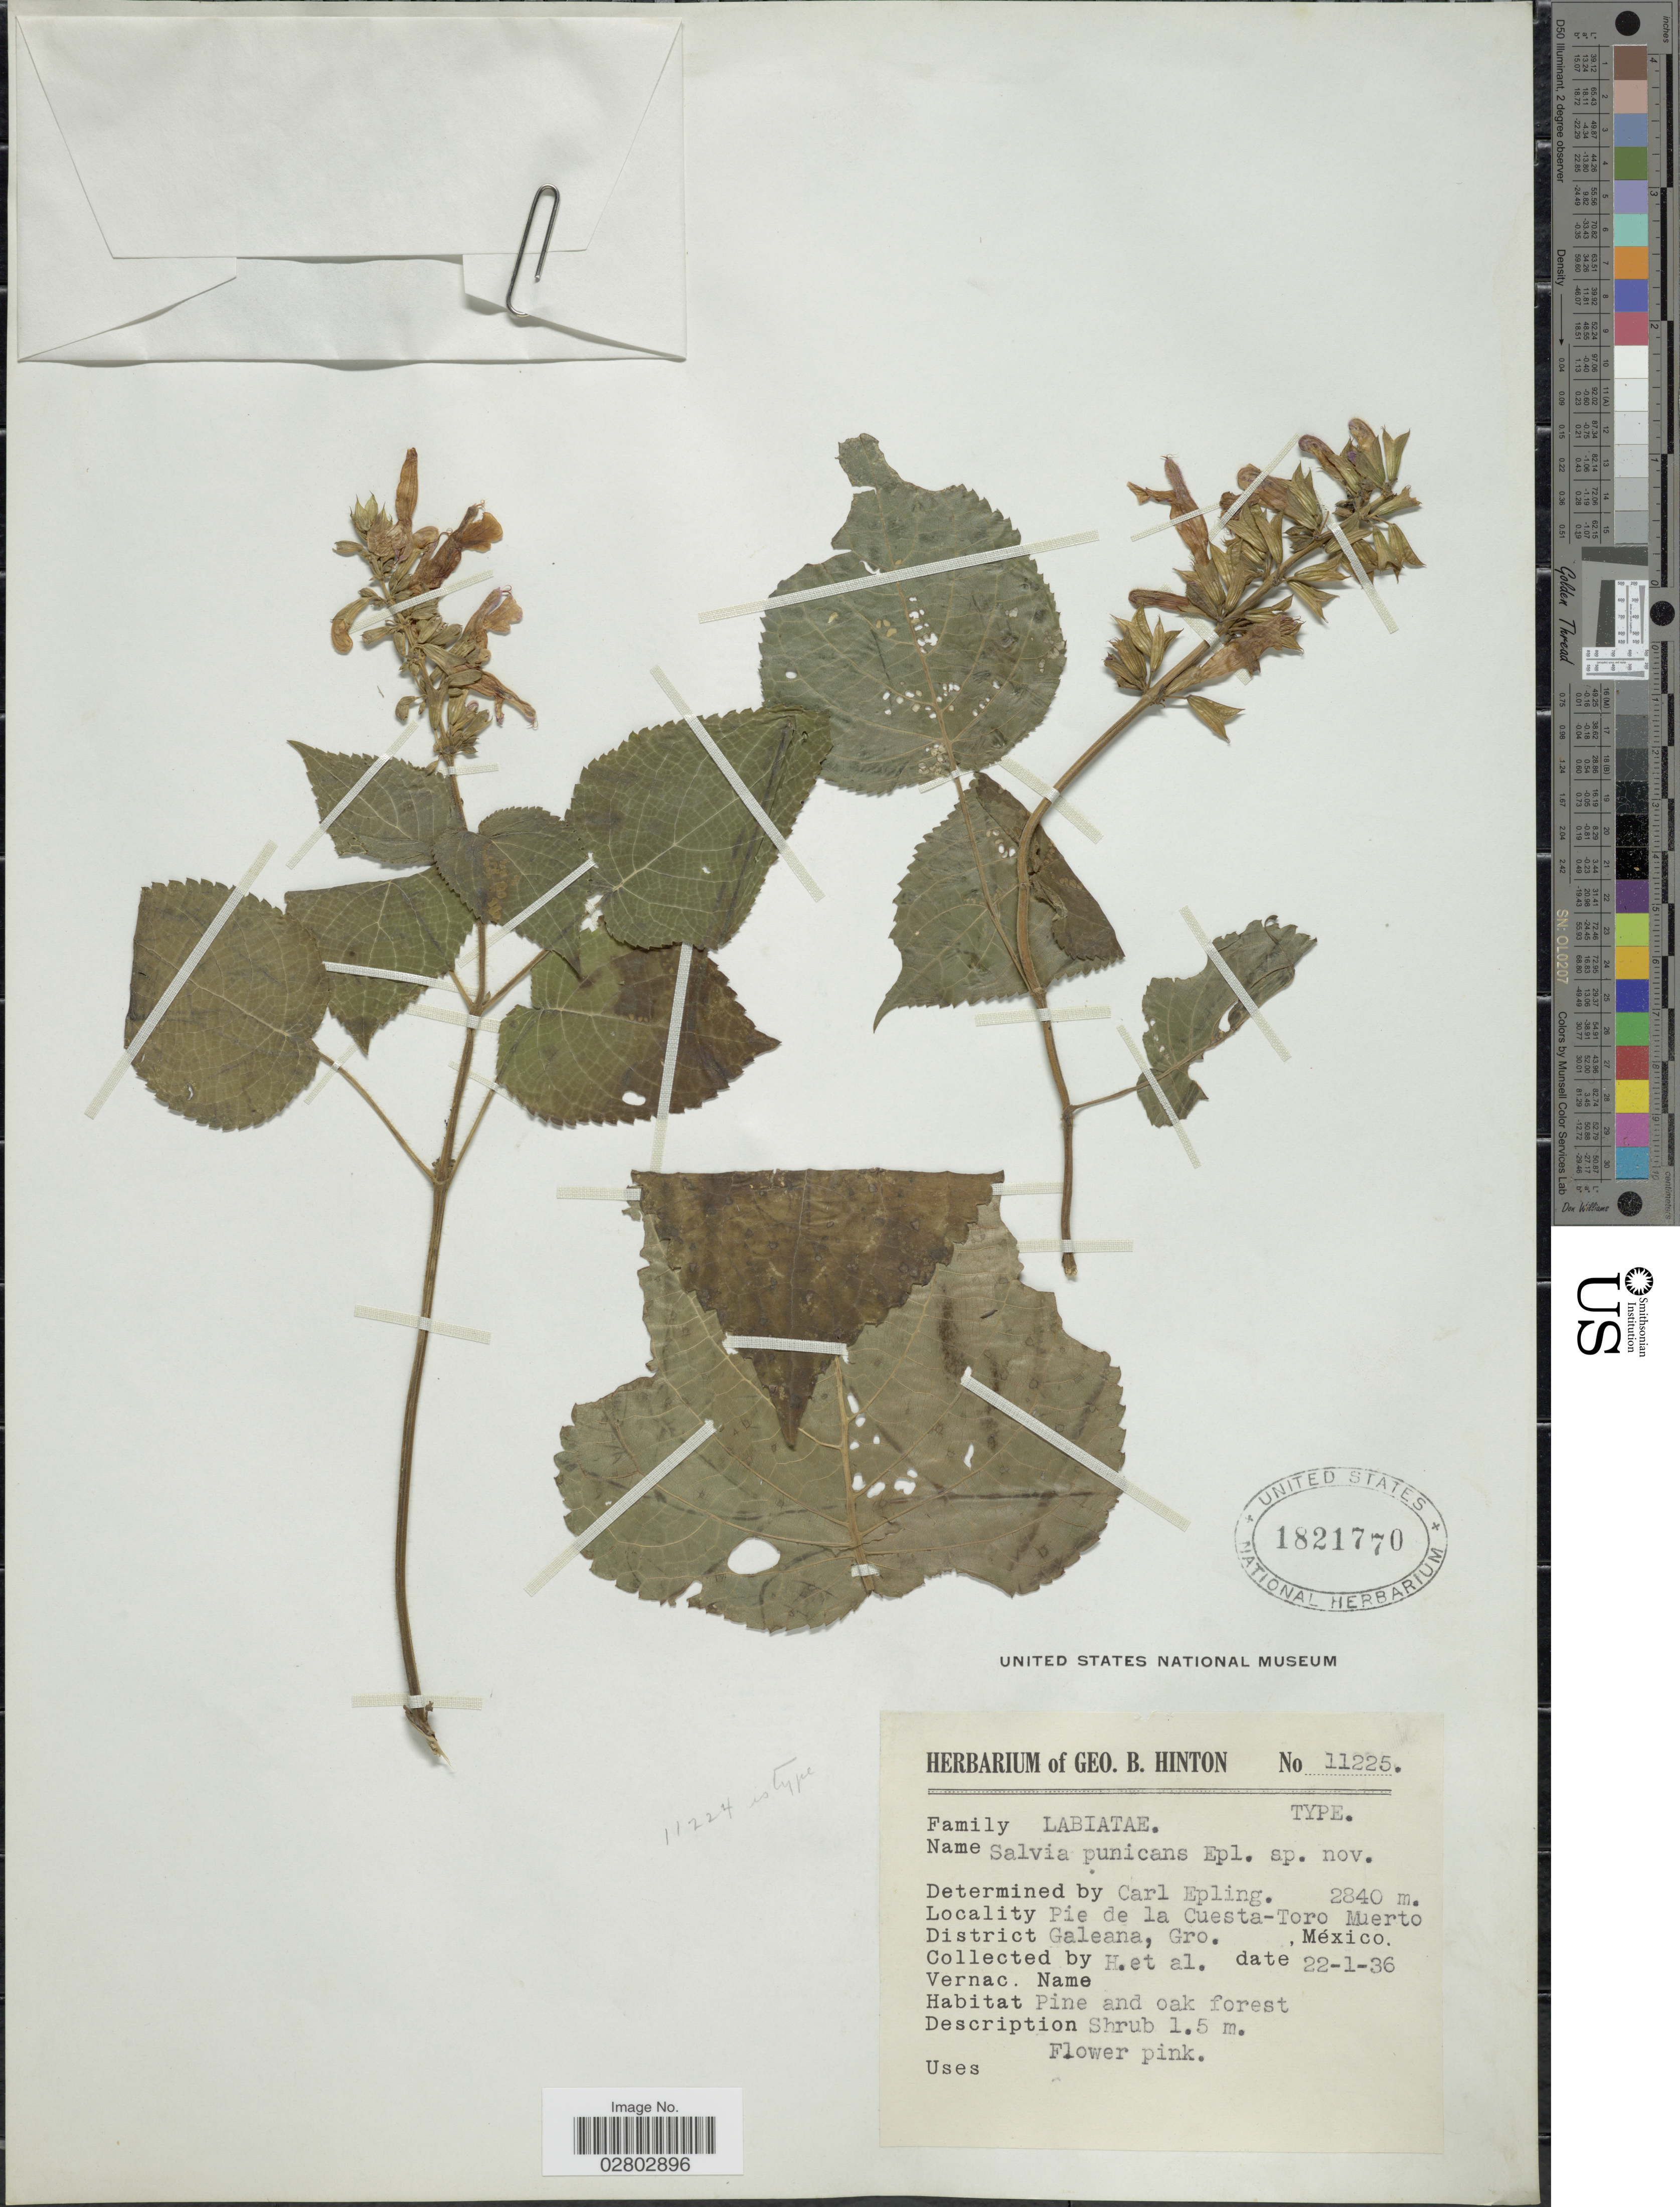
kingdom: Plantae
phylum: Tracheophyta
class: Magnoliopsida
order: Lamiales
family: Lamiaceae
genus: Salvia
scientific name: Salvia punicans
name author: Epling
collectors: G. B. Hinton & et al.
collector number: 11225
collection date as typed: Transcribed d/m/y: 22/1/36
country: Mexico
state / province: Guerrero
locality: Pie de la Cuesta-Toro Muerto, District Galeana, Gro.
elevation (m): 2840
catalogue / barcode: US 1821770